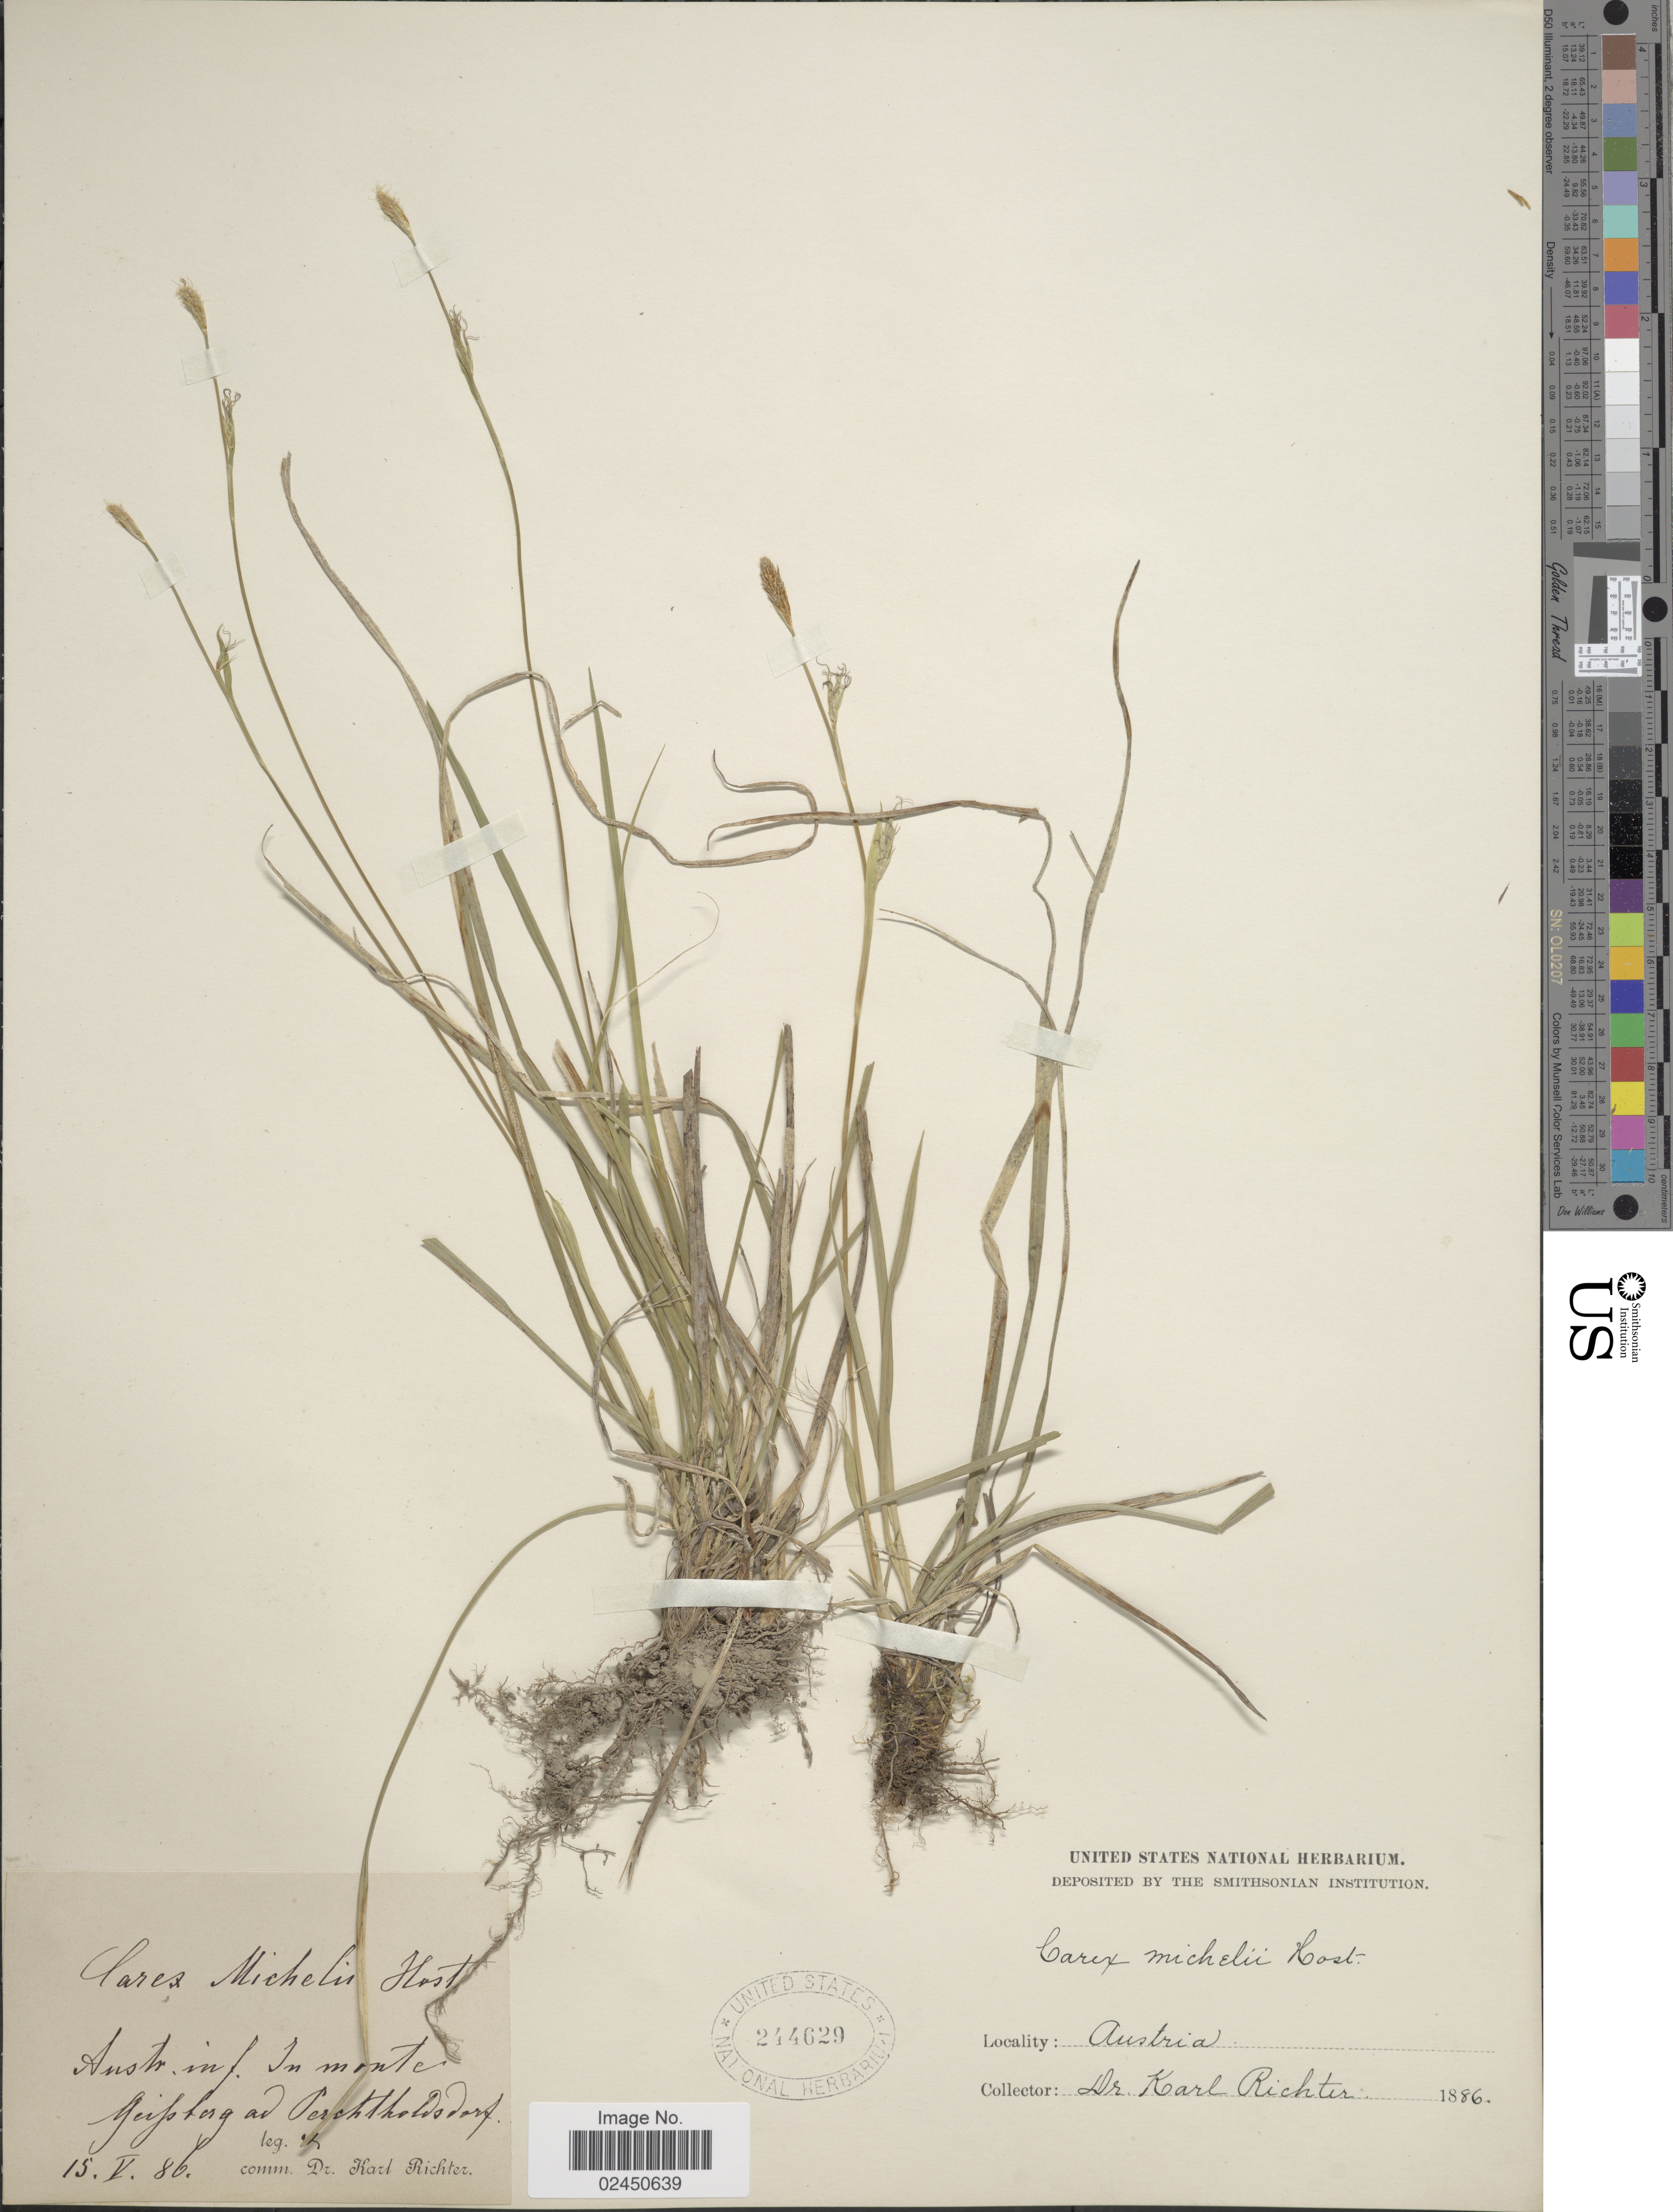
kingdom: Plantae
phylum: Tracheophyta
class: Liliopsida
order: Poales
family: Cyperaceae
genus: Carex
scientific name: Carex michelii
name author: Host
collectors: K. Richter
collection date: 1886-05-15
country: Austria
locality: Austr. inf. In monte Geissberg ad Perchtlodsdorf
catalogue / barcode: US 244629